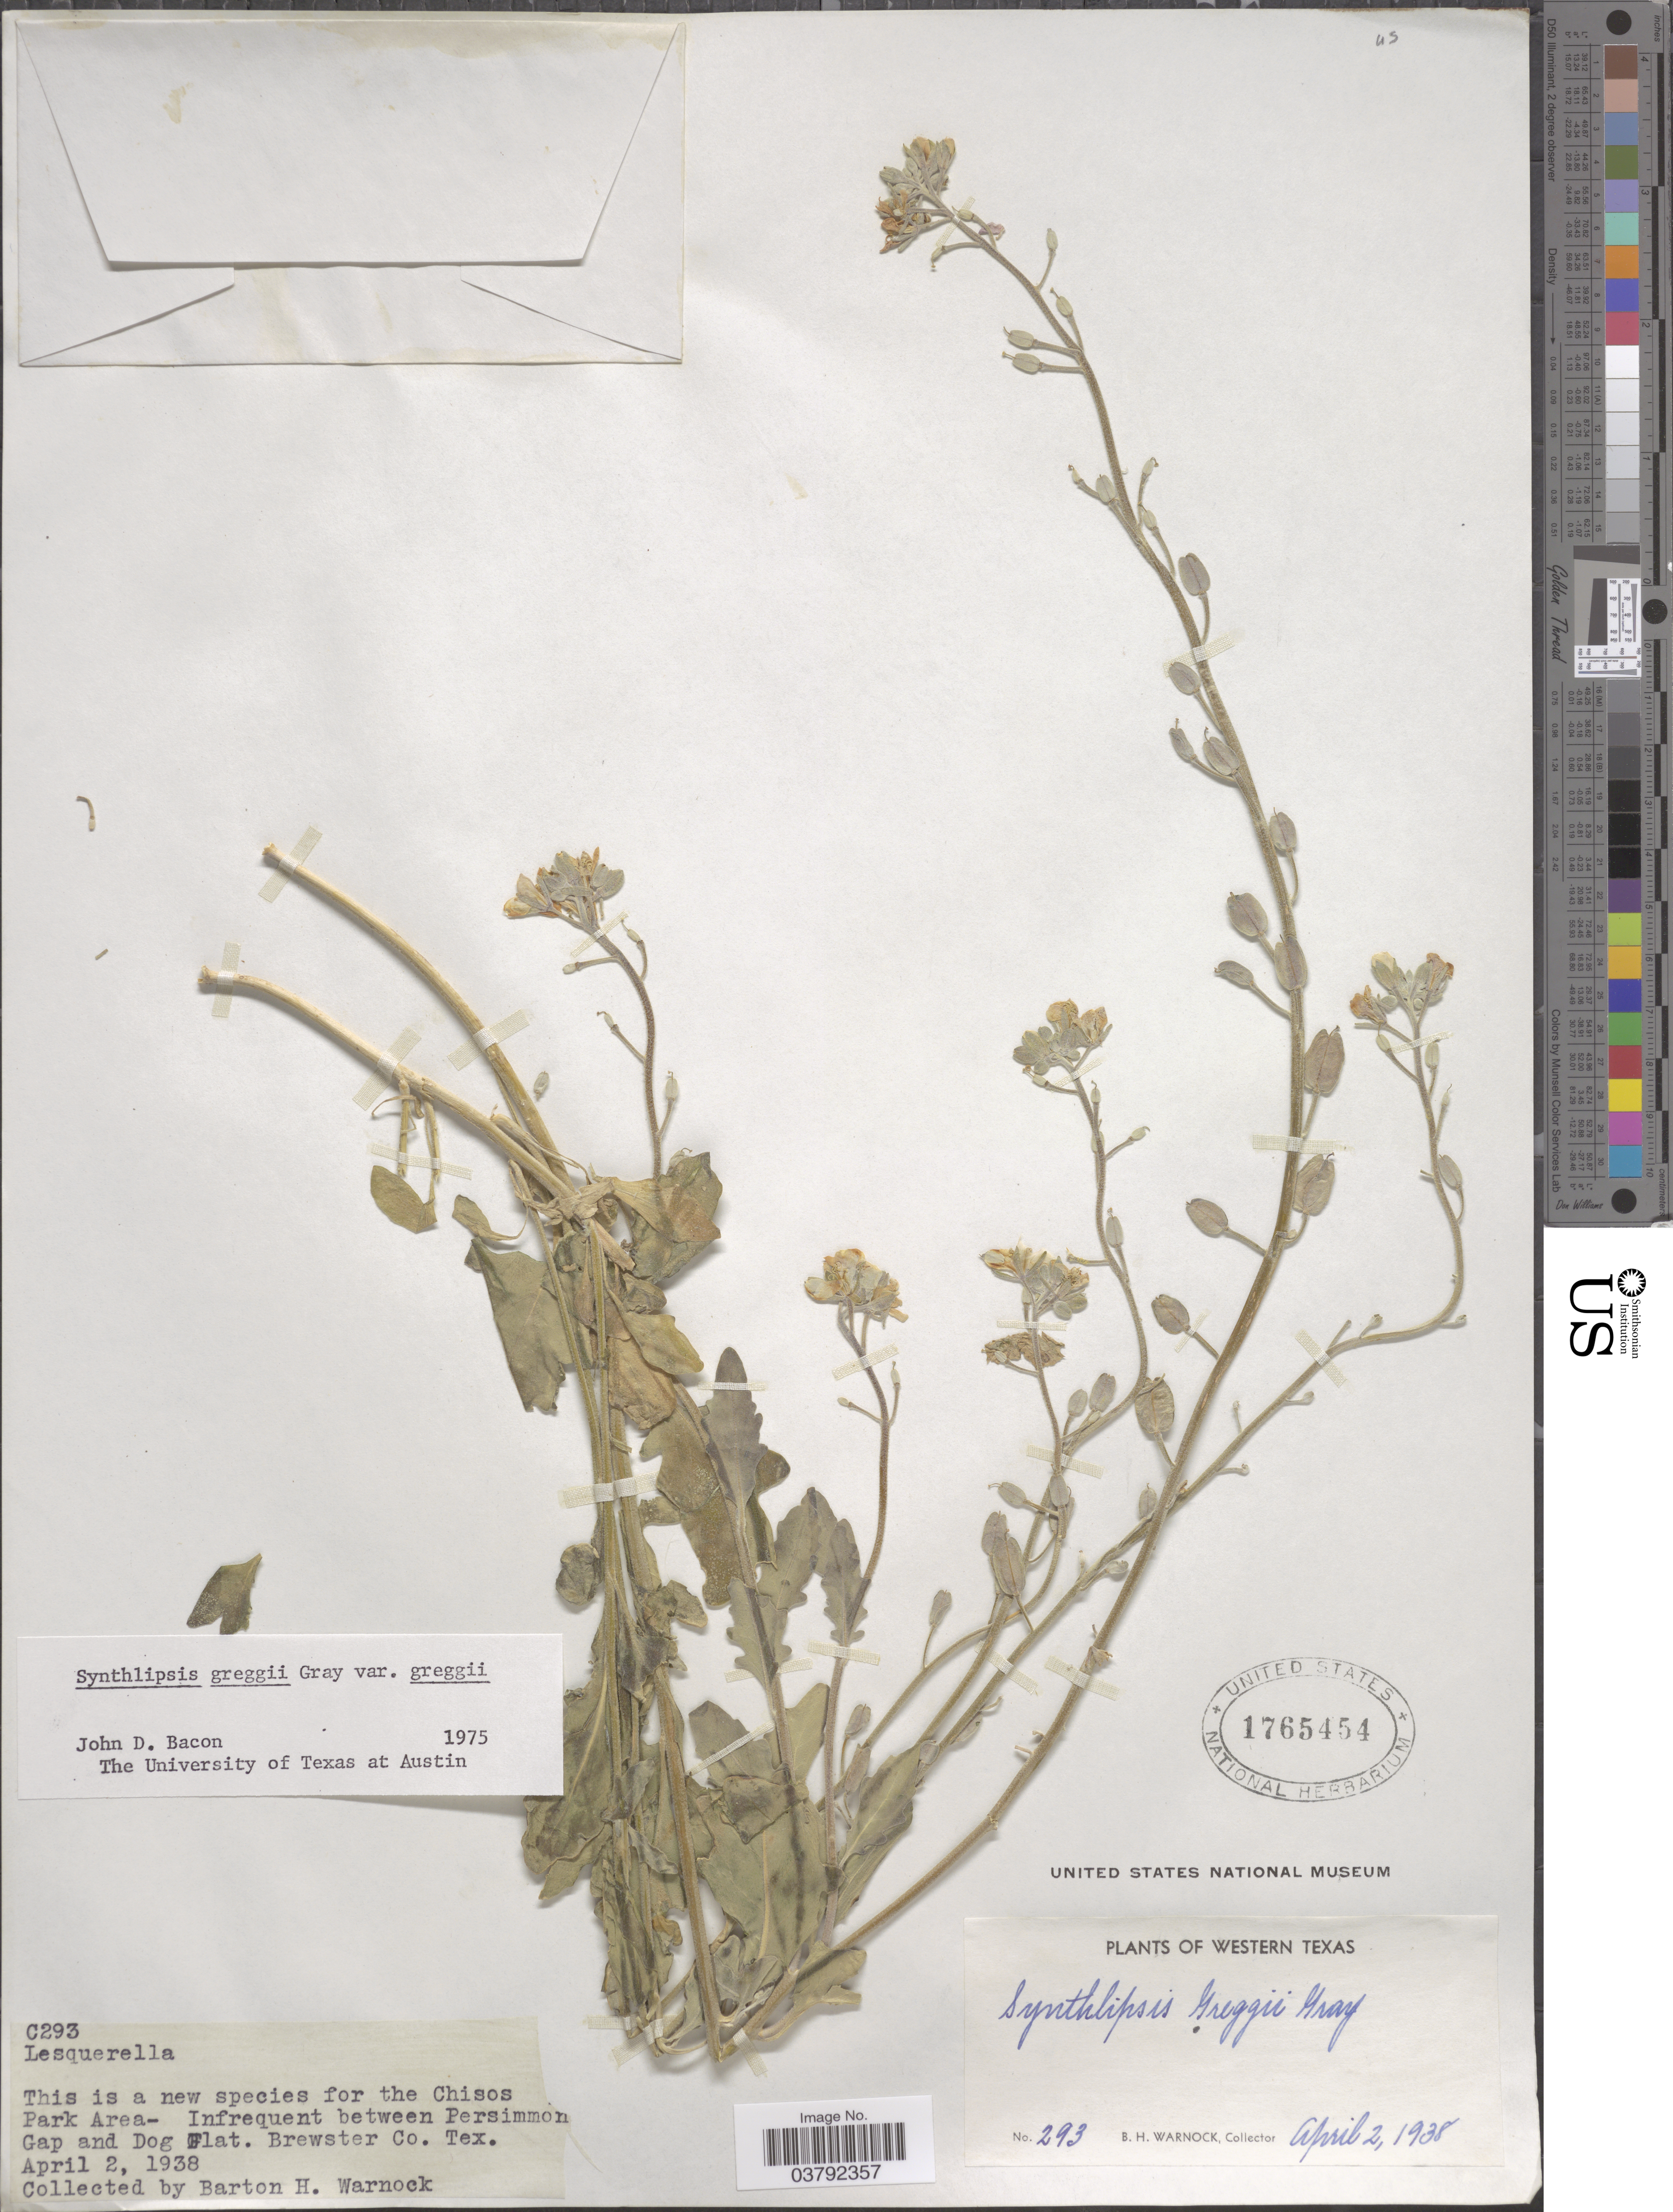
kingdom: Plantae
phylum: Tracheophyta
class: Magnoliopsida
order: Brassicales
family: Brassicaceae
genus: Synthlipsis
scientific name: Synthlipsis greggii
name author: A. Gray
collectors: B. H. Warnock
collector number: C293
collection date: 1938-04-02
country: United States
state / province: Texas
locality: Between Persimmo Gap an Dog Flat. Brewster Co.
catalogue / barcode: US 1765454